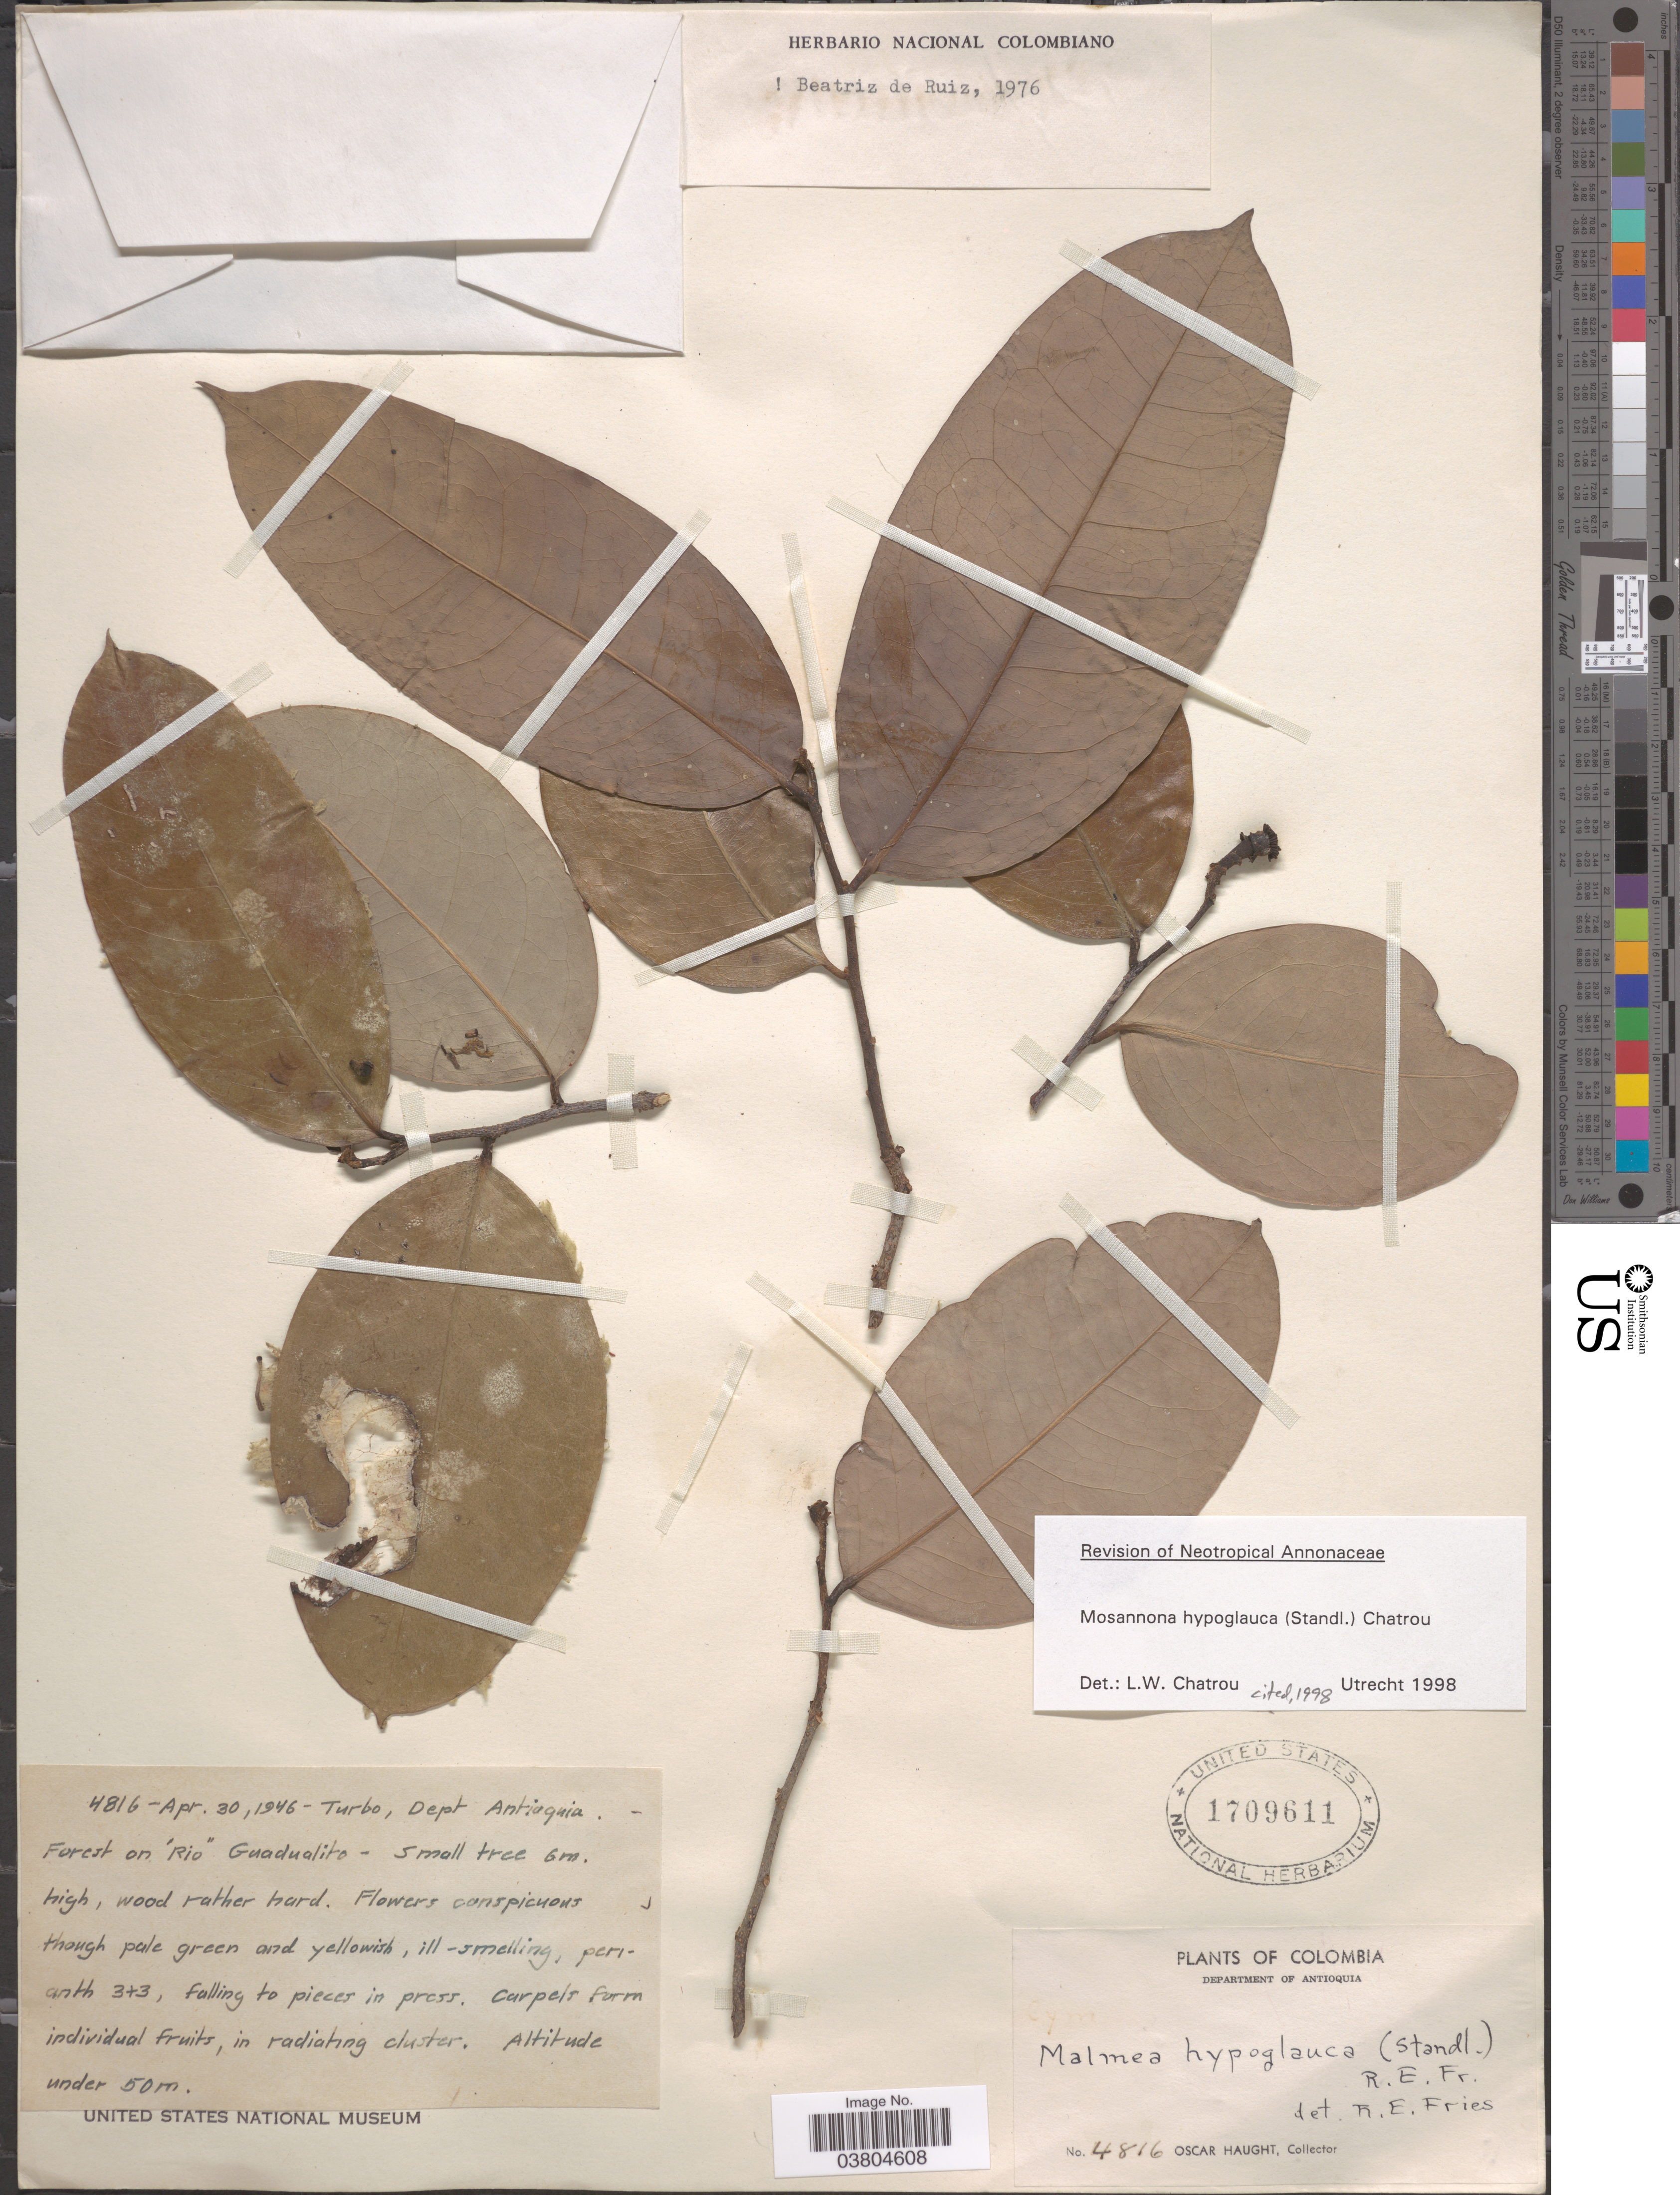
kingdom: Plantae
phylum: Tracheophyta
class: Magnoliopsida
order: Magnoliales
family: Annonaceae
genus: Mosannona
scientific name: Mosannona hypoglauca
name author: (Standl.) Chatron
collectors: O. L. Haught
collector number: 4816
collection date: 1946-04-30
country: Colombia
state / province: Antioquia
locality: Turbo, Dept. Antioquia. Forest on "Rio" Guadualito. Department of Antioquia.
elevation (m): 50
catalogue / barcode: US 1709611